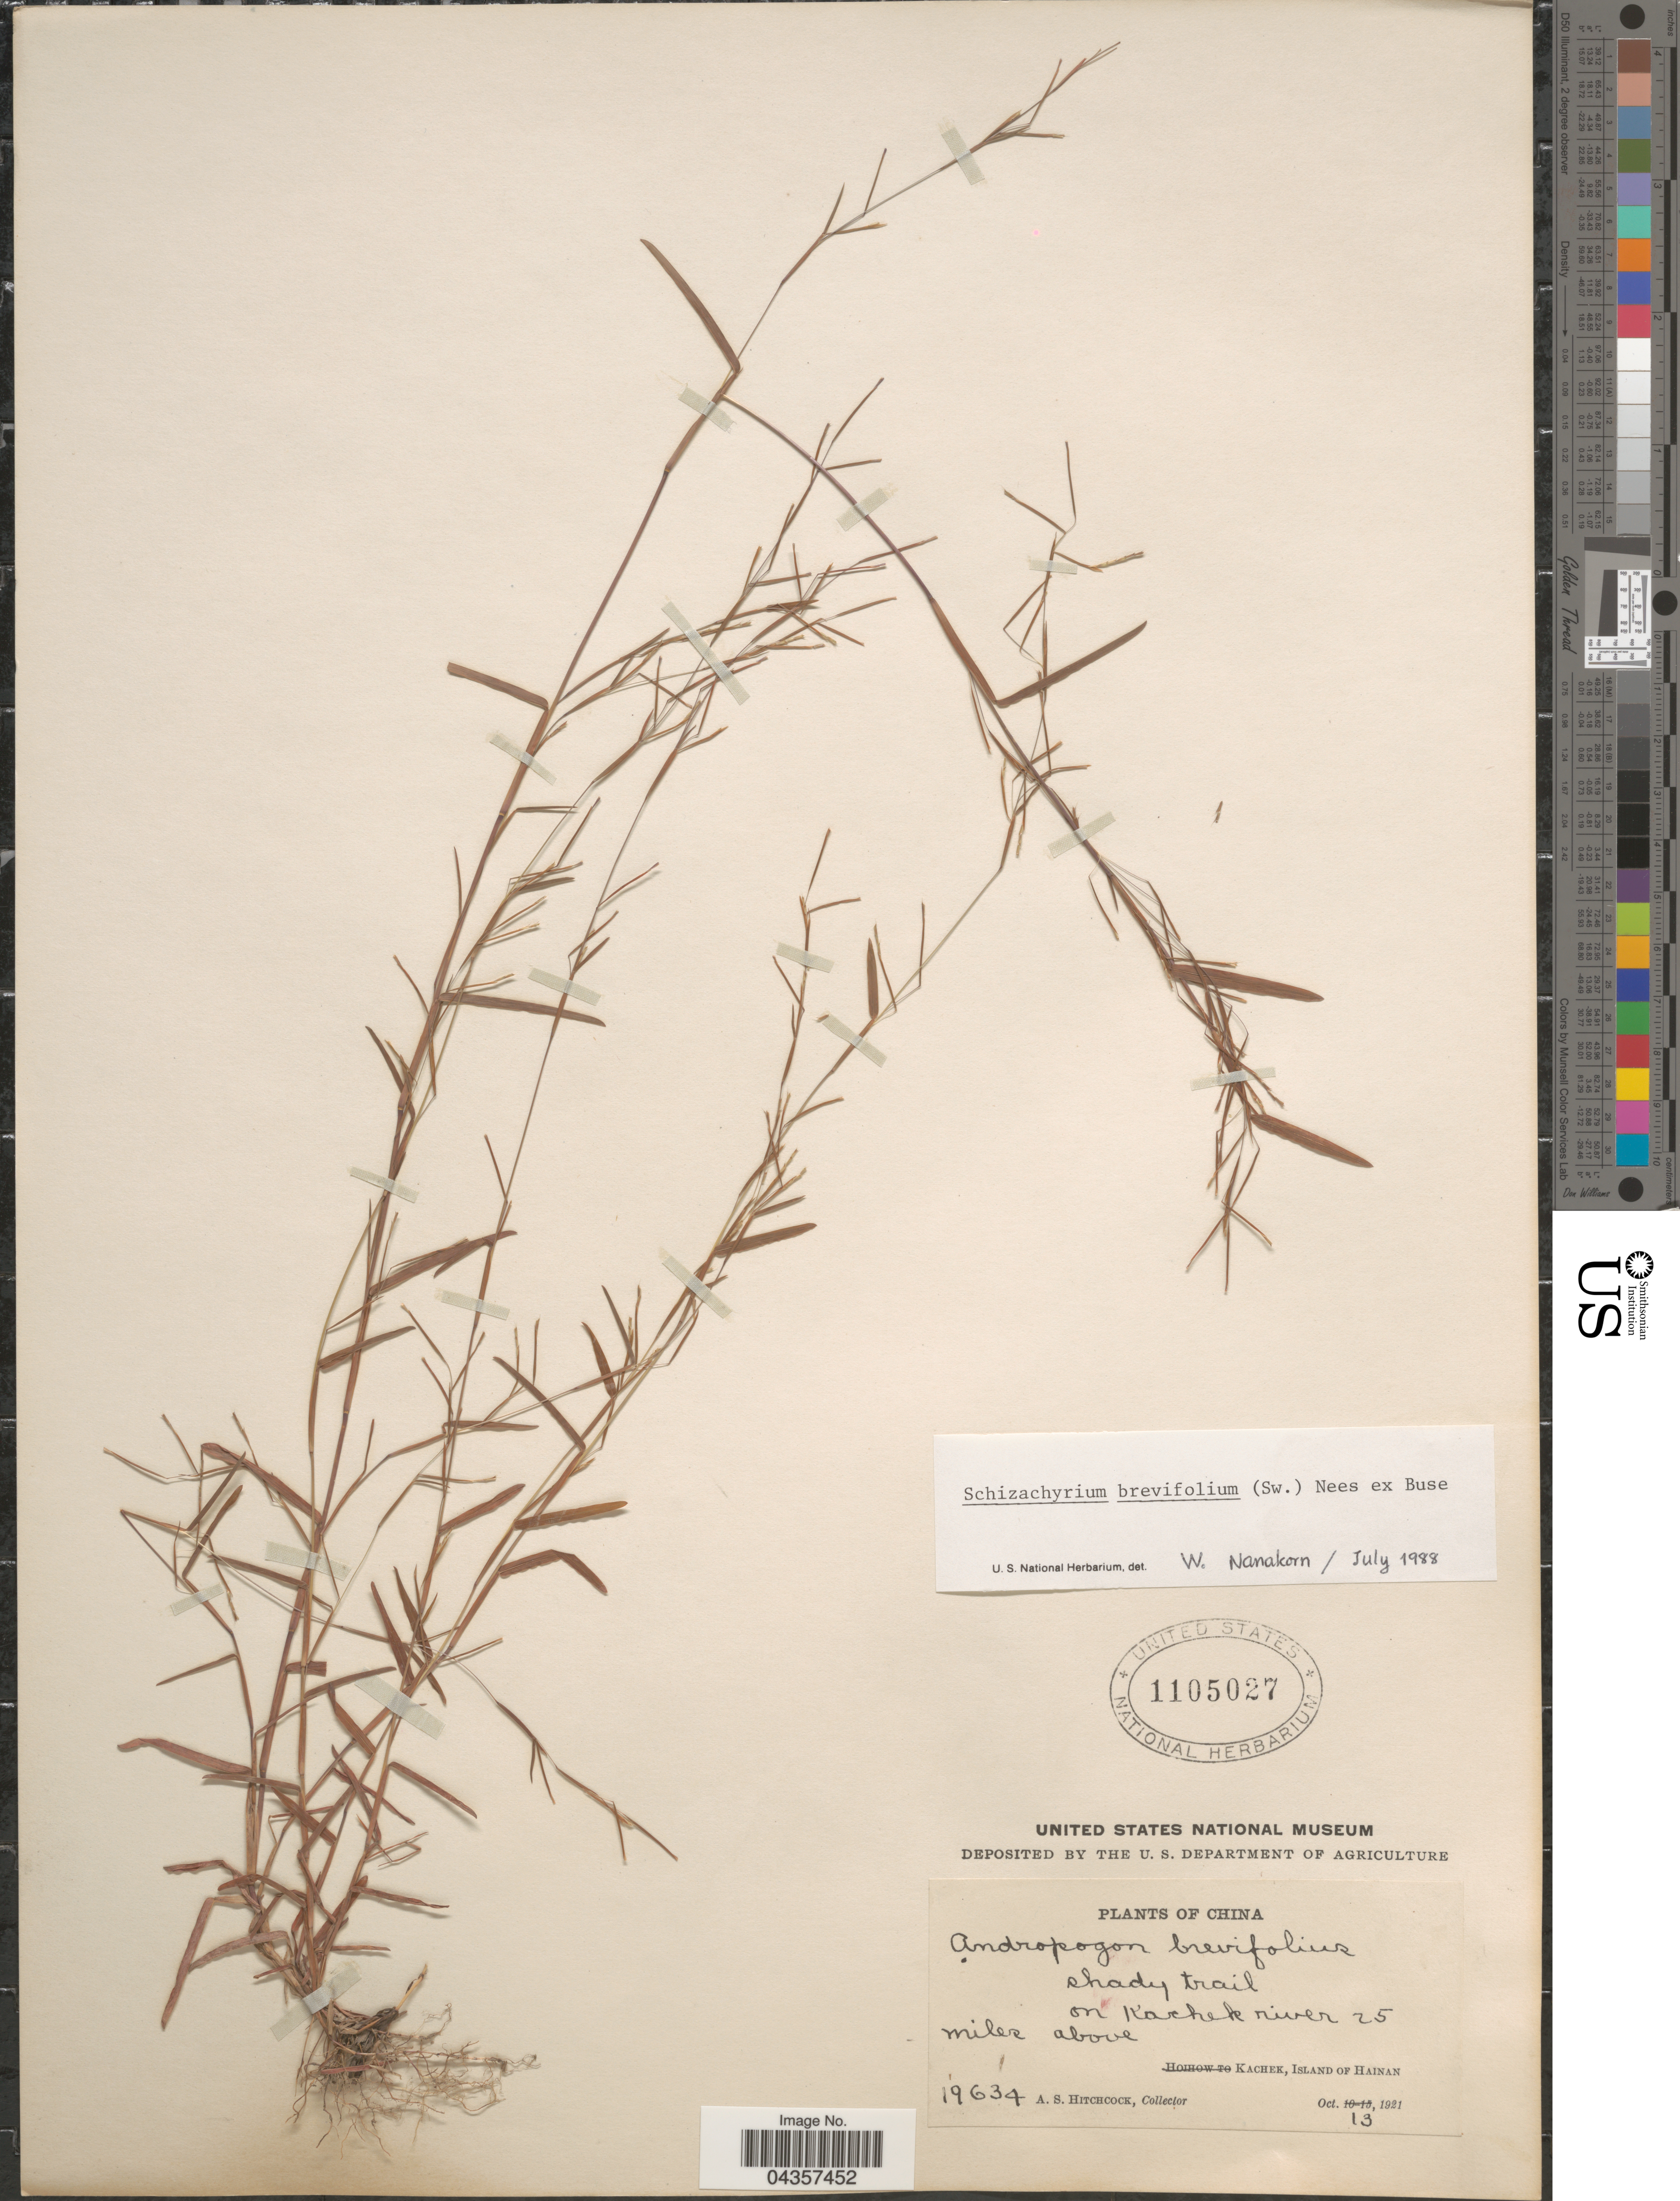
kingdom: Plantae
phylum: Tracheophyta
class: Liliopsida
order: Poales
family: Poaceae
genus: Schizachyrium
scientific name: Schizachyrium brevifolium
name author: (Sw.) Nees ex Büse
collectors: A. S. Hitchcock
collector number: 19634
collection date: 1921-10-13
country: China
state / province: Hainan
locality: On Kachek river 25 miles above Kachek, Island of Hainan.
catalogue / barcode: US 1105027